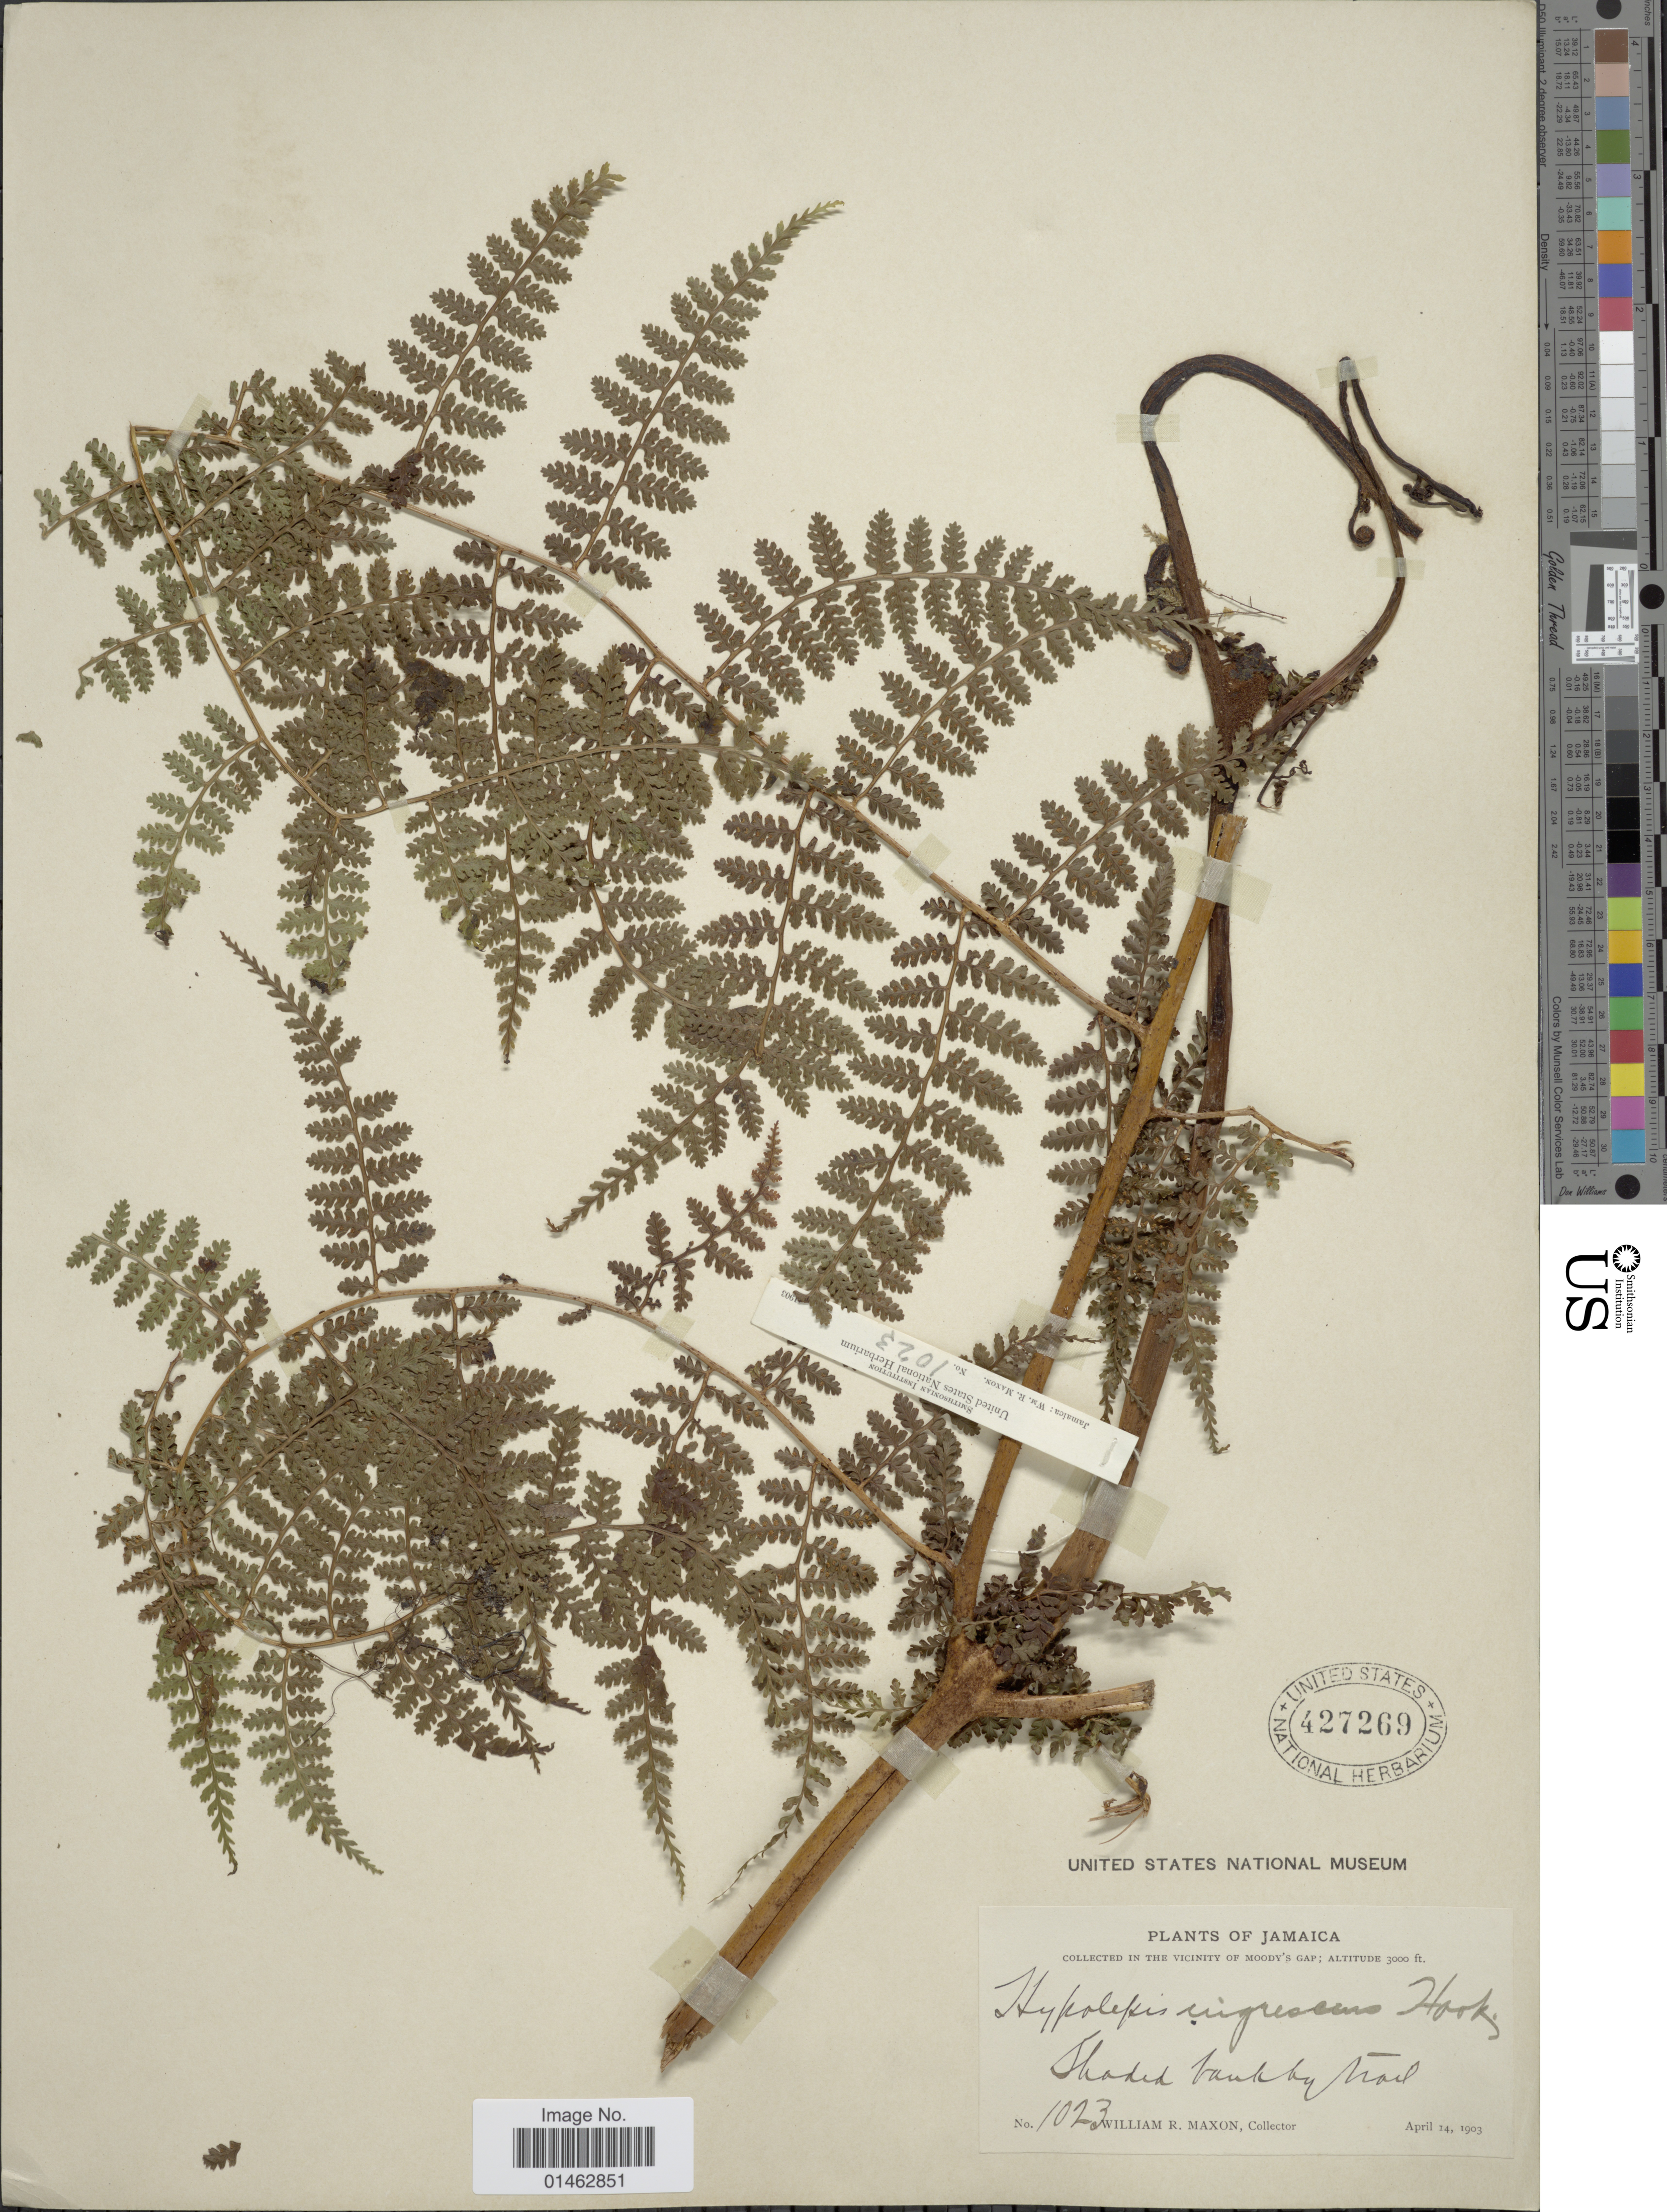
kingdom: Plantae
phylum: Tracheophyta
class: Polypodiopsida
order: Polypodiales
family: Dennstaedtiaceae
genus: Hypolepis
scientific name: Hypolepis nigrescens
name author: Hook.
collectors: W. R. Maxon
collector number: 1023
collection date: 1903-04-14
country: Jamaica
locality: In the vicinity of Moody's Gap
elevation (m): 914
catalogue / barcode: US 427269